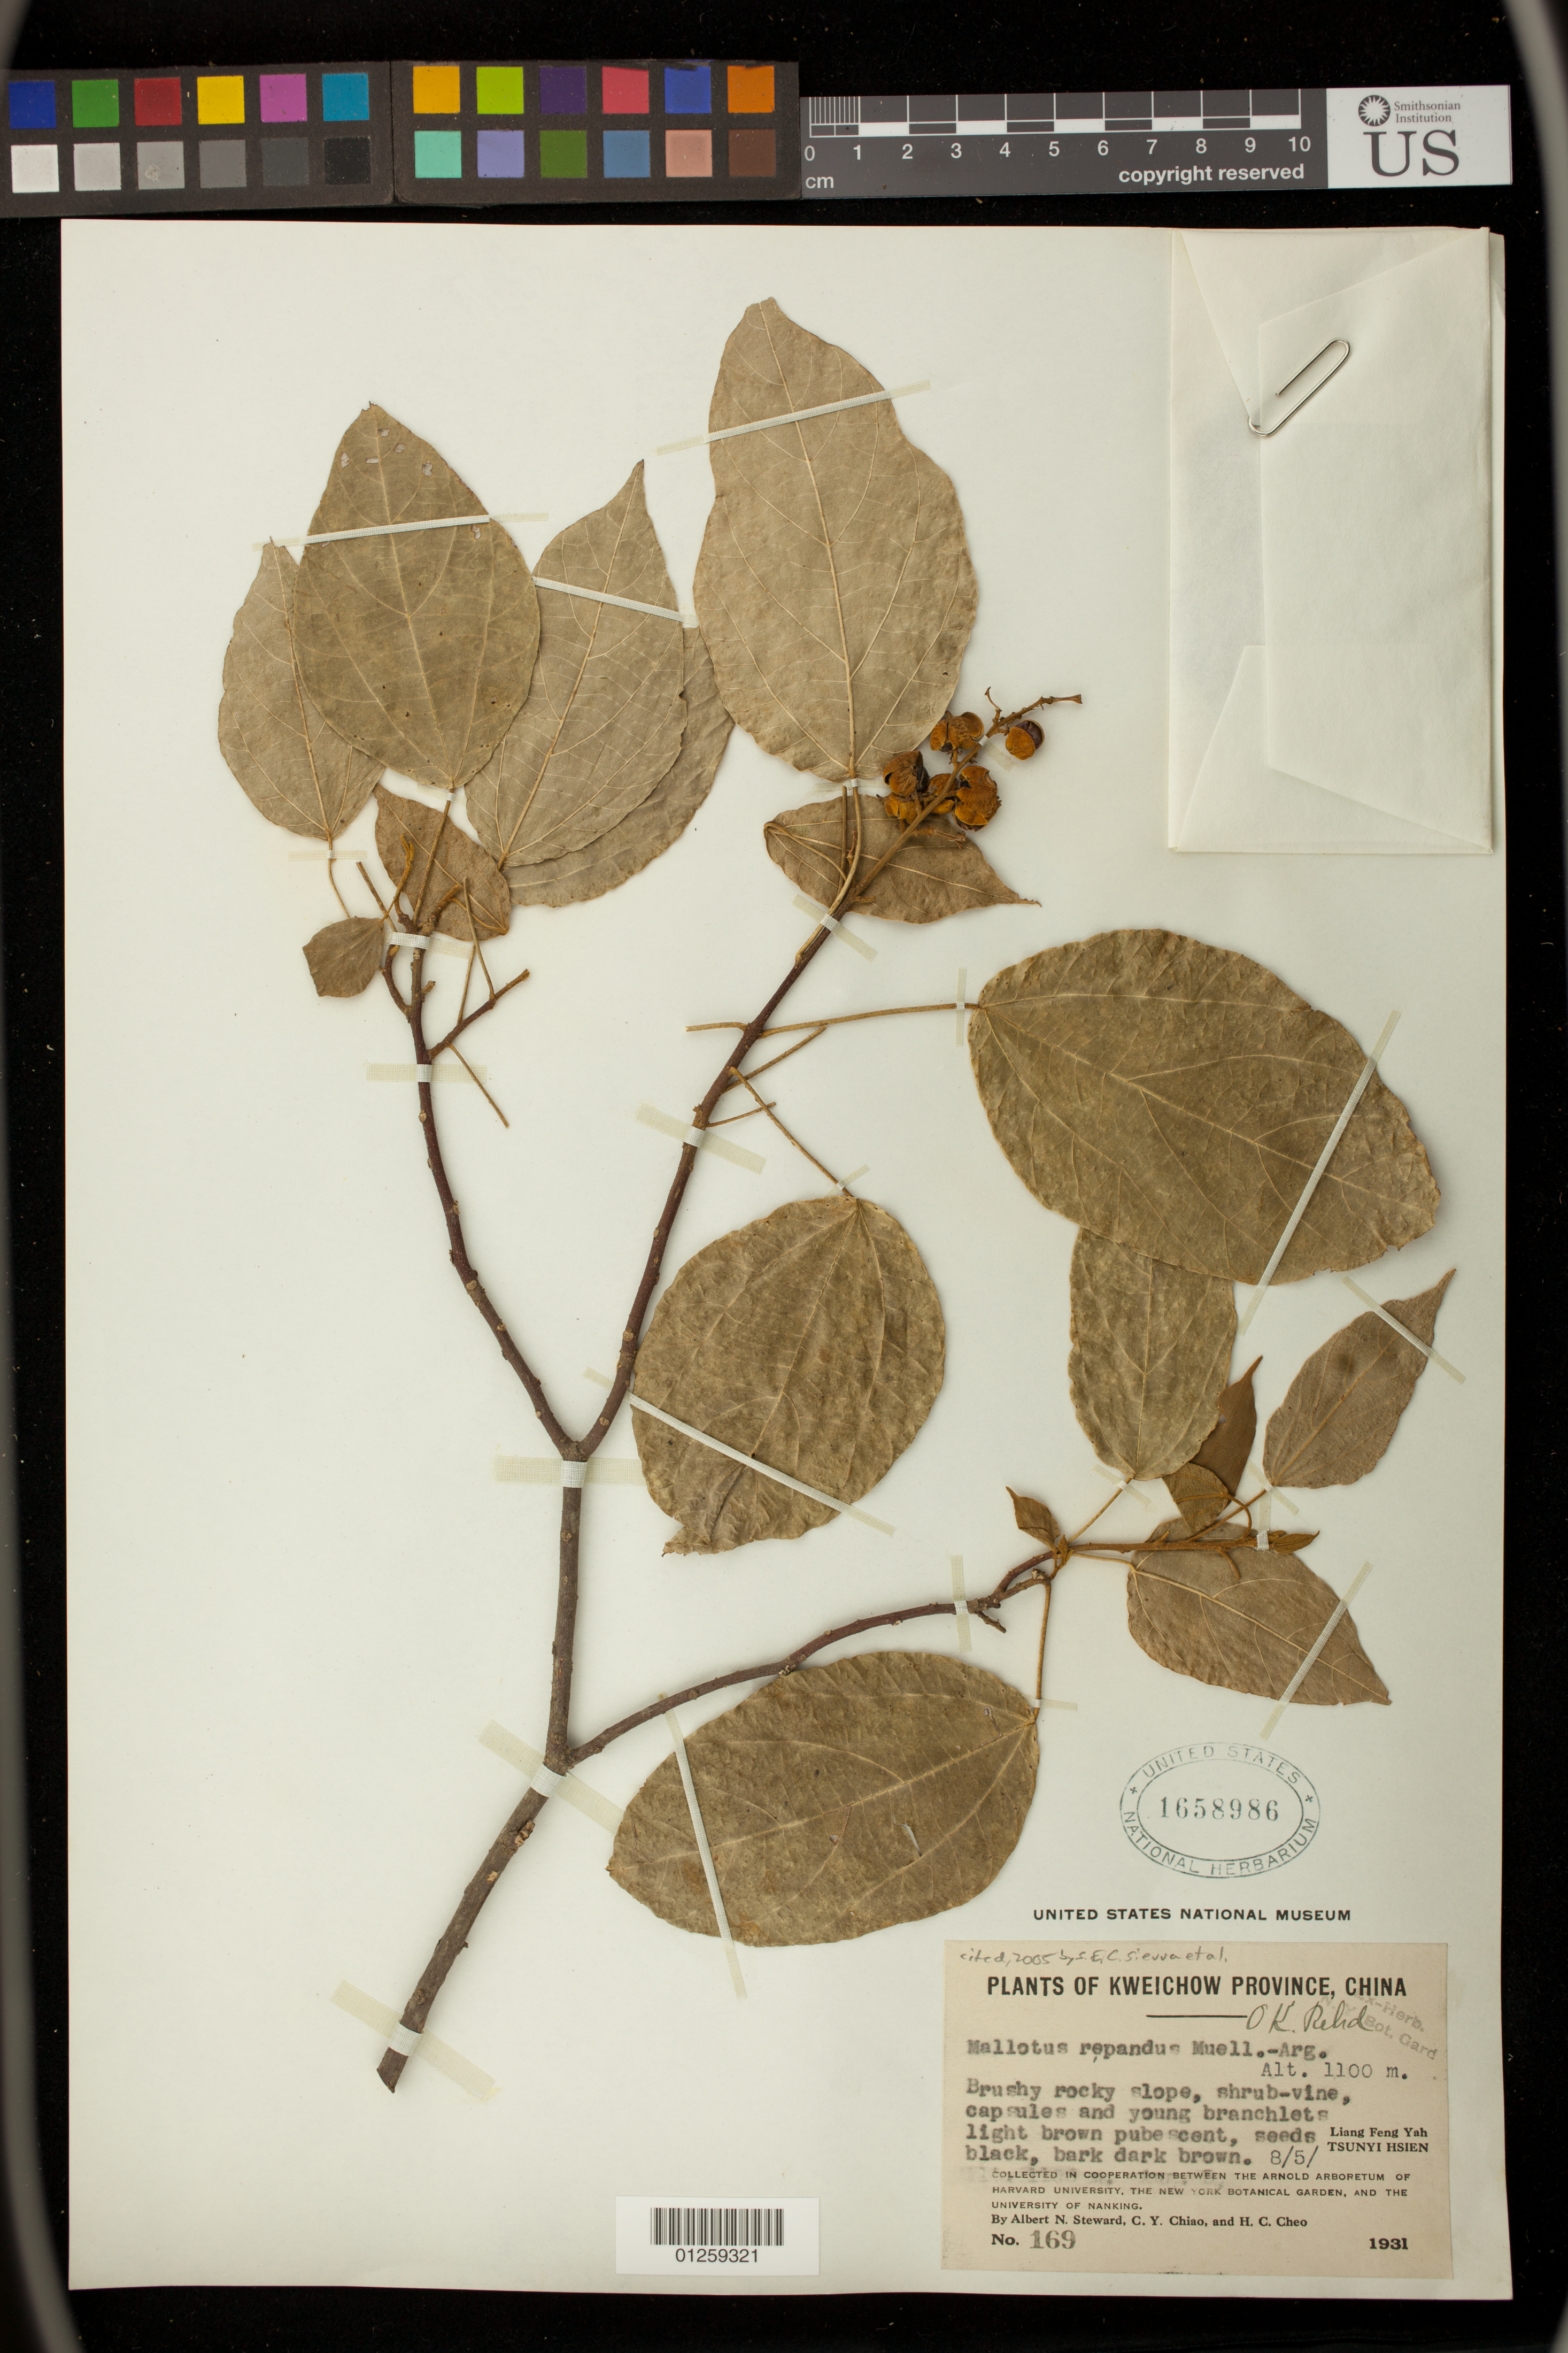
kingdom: Plantae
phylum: Tracheophyta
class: Magnoliopsida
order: Malpighiales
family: Euphorbiaceae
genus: Mallotus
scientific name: Mallotus repandus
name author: (Rottler) Müll. Arg.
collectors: A. Steward, C. Y. Chiao & H. Cheo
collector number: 169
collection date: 1931-08-05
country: China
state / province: Guizhou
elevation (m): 1100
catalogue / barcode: US 1658986